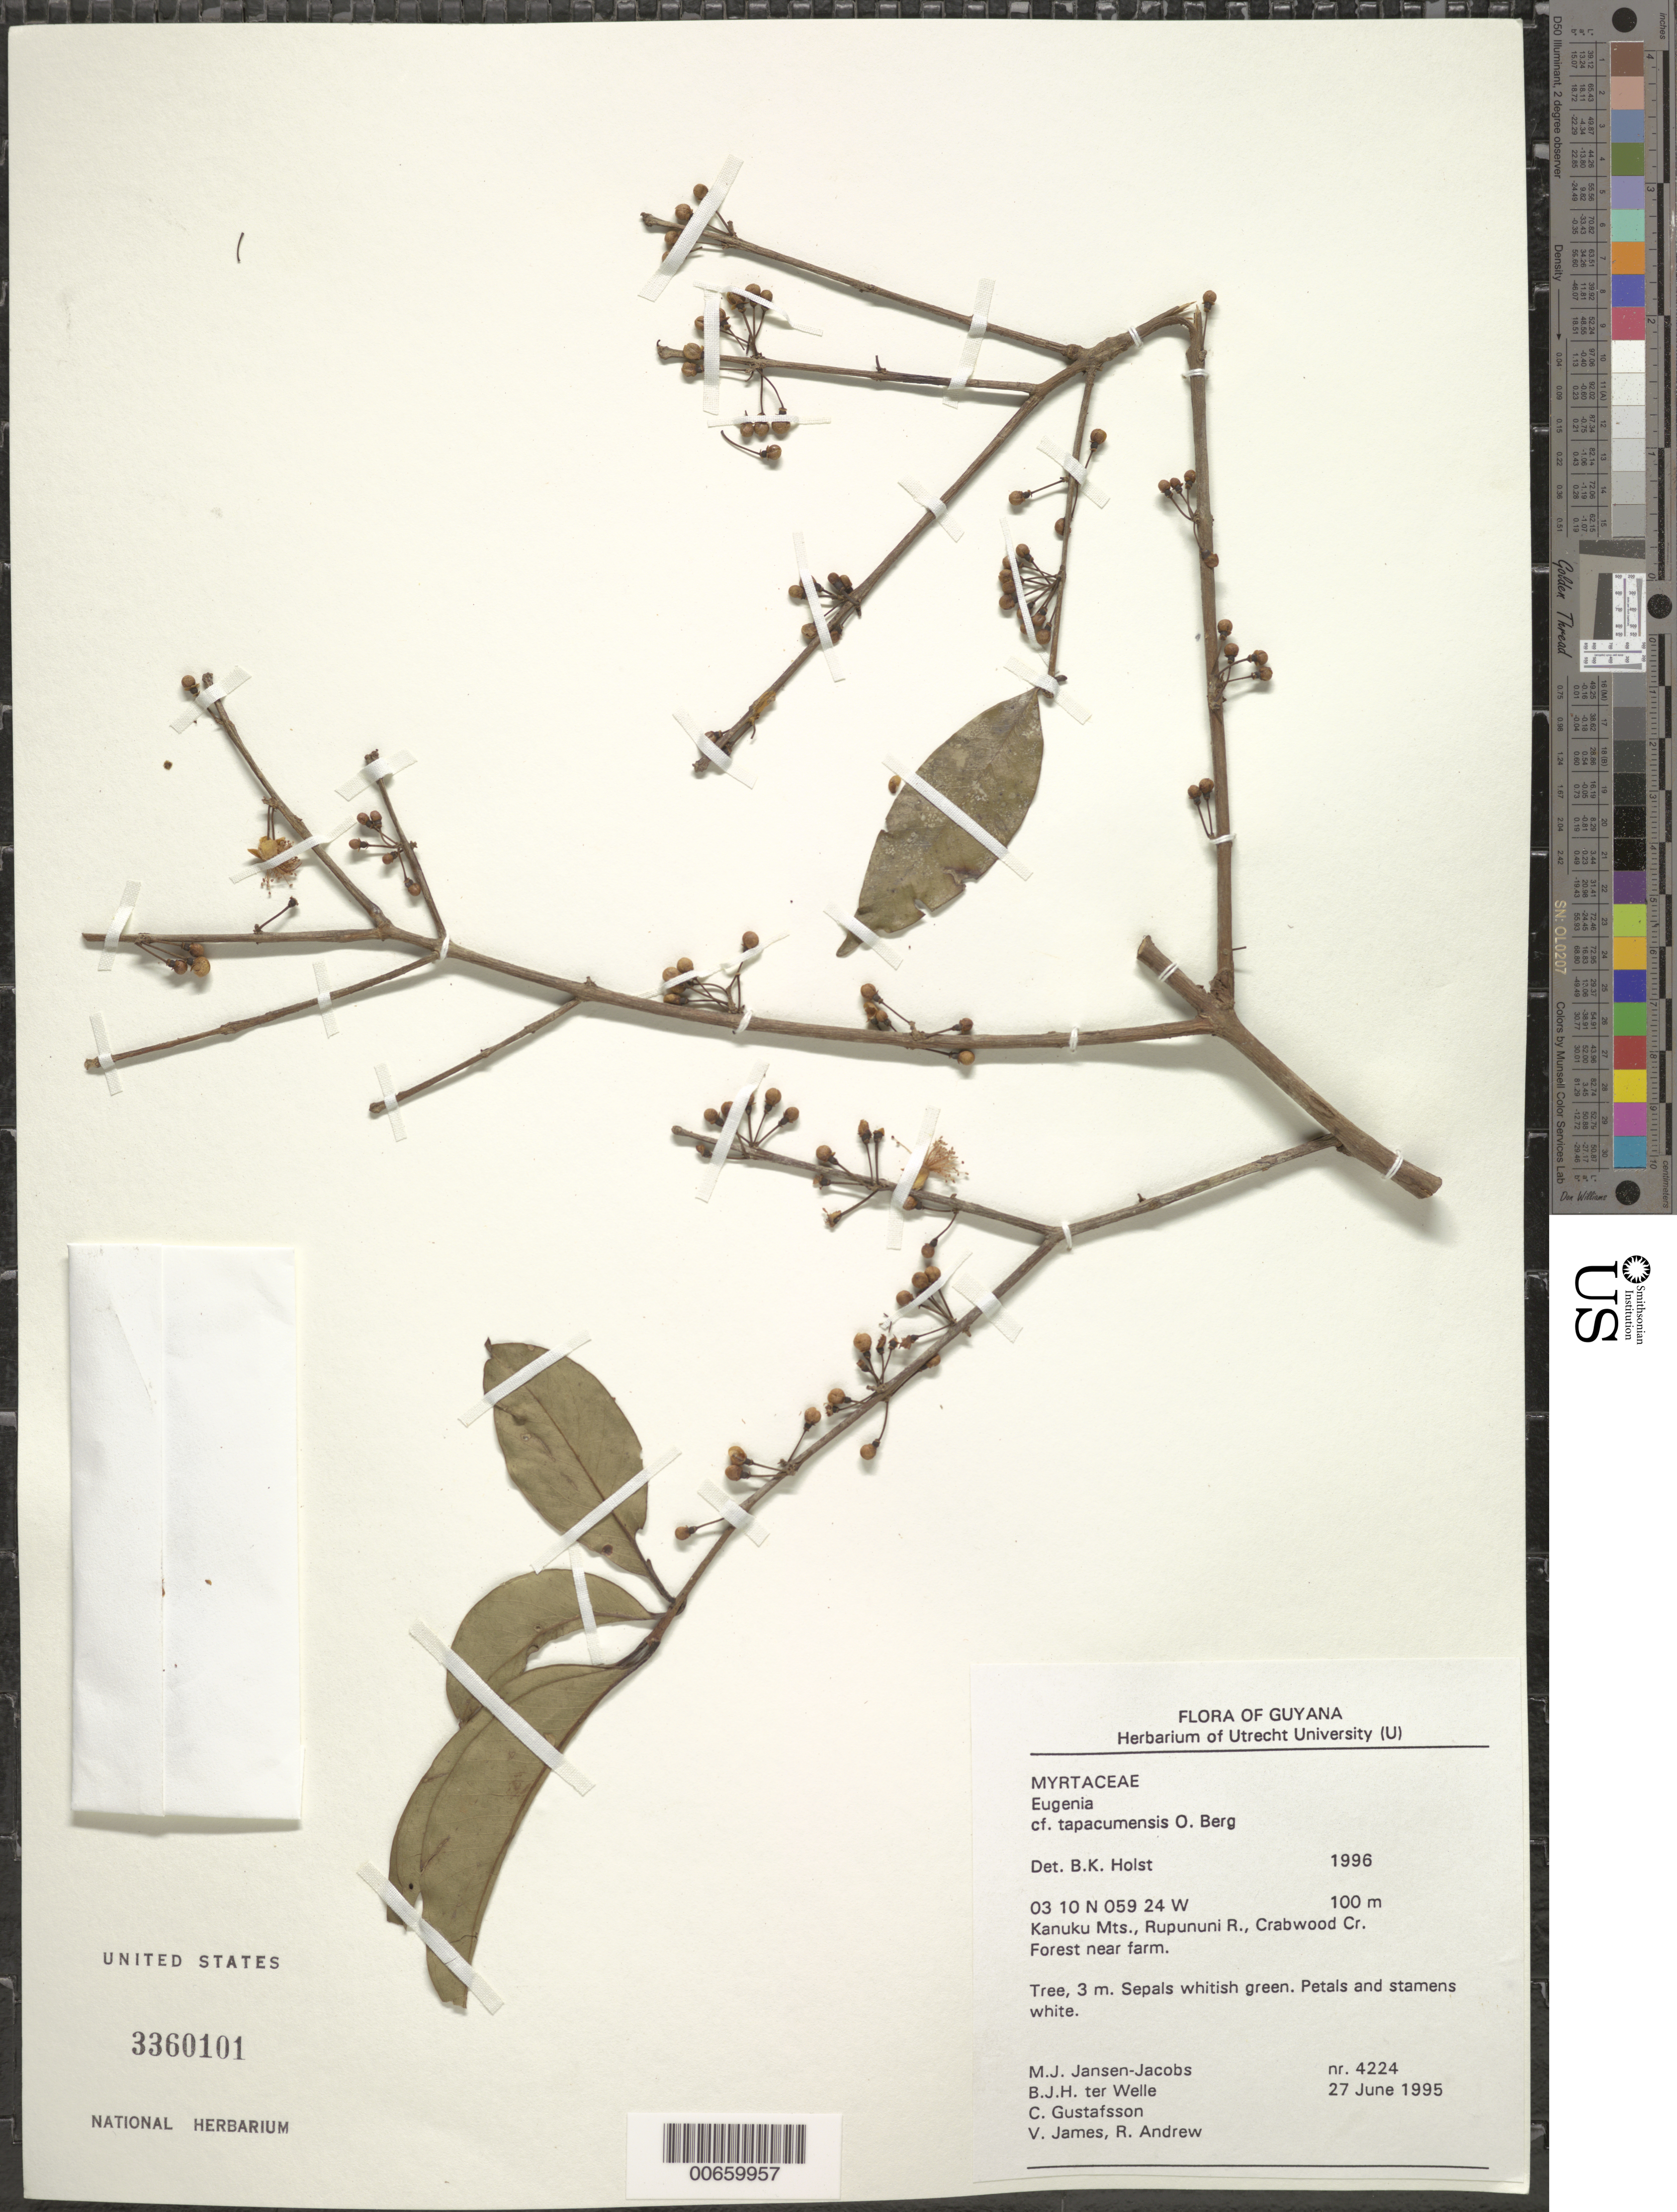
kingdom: Plantae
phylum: Tracheophyta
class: Magnoliopsida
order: Myrtales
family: Myrtaceae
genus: Eugenia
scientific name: Eugenia stictopetala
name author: DC.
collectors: M. J. Jansen-Jacobs, B. Welle, C. G. Gustafsson, V. James & R. Andrew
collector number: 4224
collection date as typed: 27-Jun-95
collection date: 1995-06-27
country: Guyana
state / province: U. Takutu-U. Essequibo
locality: Crabwood Creek, Rupununi River, Kanuku Mts.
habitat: Forest near farm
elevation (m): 100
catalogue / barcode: US 3360101